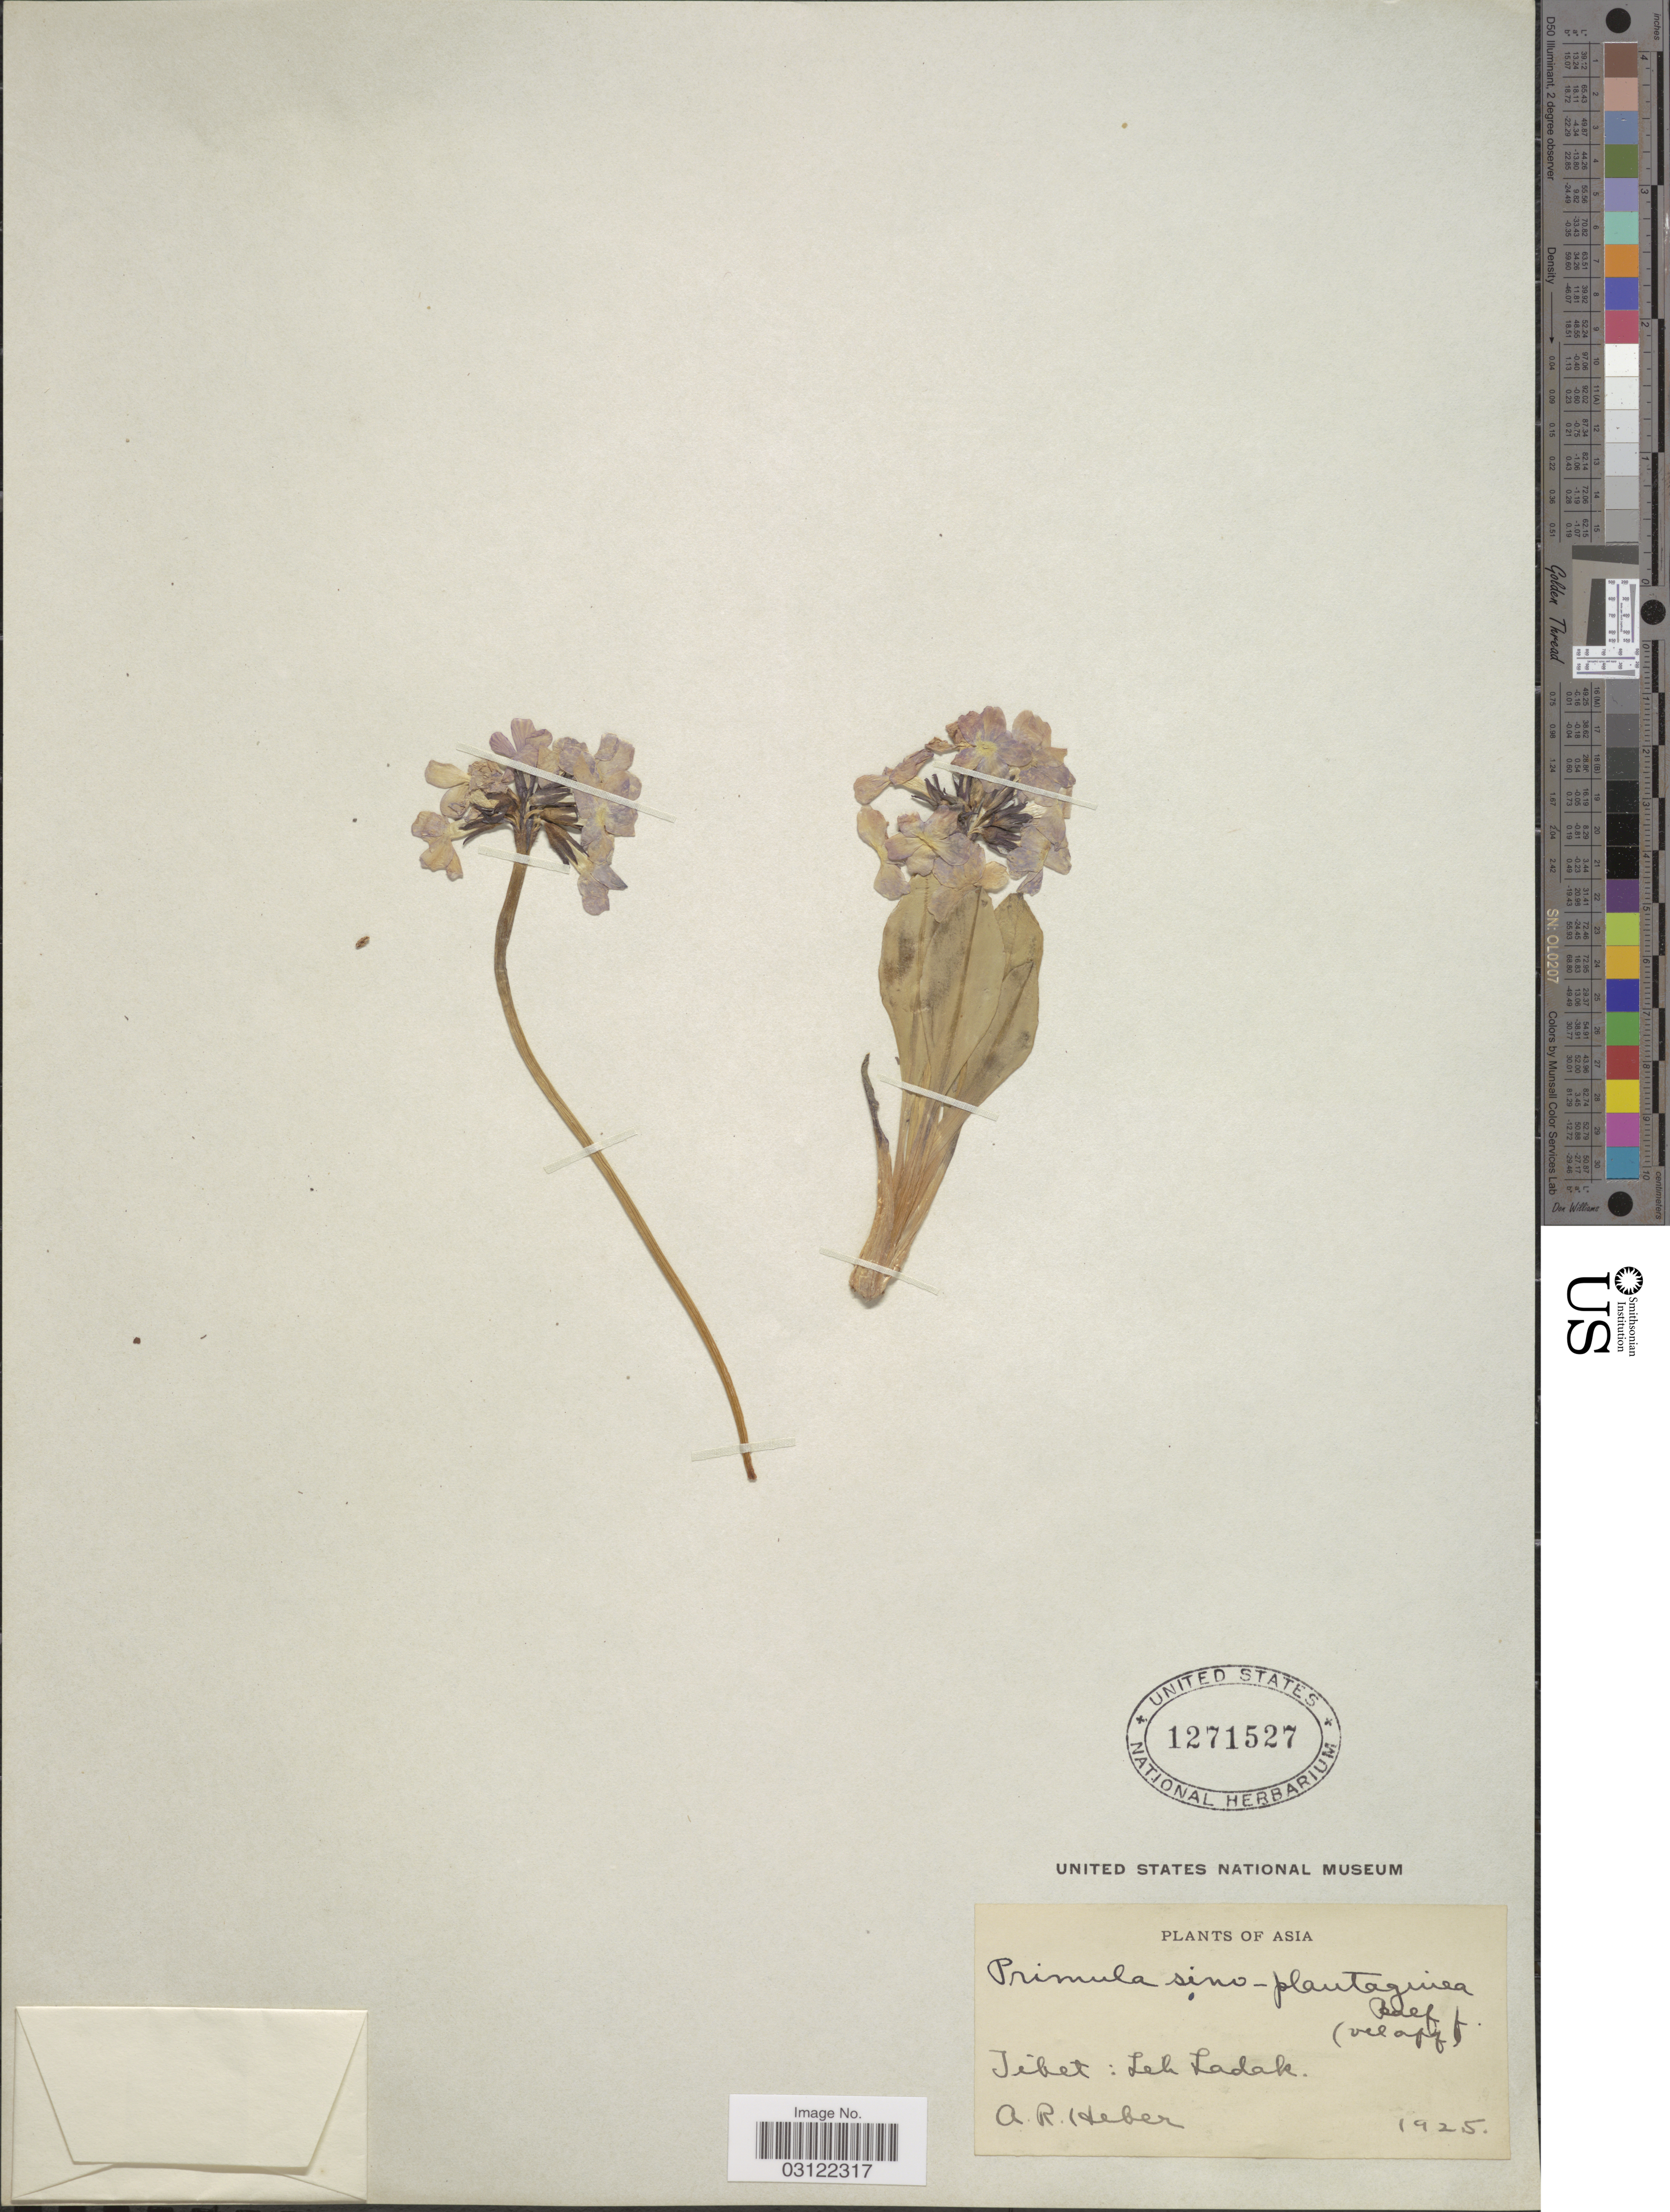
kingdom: Plantae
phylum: Tracheophyta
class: Magnoliopsida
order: Ericales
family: Primulaceae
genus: Primula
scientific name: Primula sinoplantaginea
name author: Balf. f.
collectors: A. Heber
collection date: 1925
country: India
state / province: Ladakh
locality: Tibet: Leh Ladak.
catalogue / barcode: US 1271527